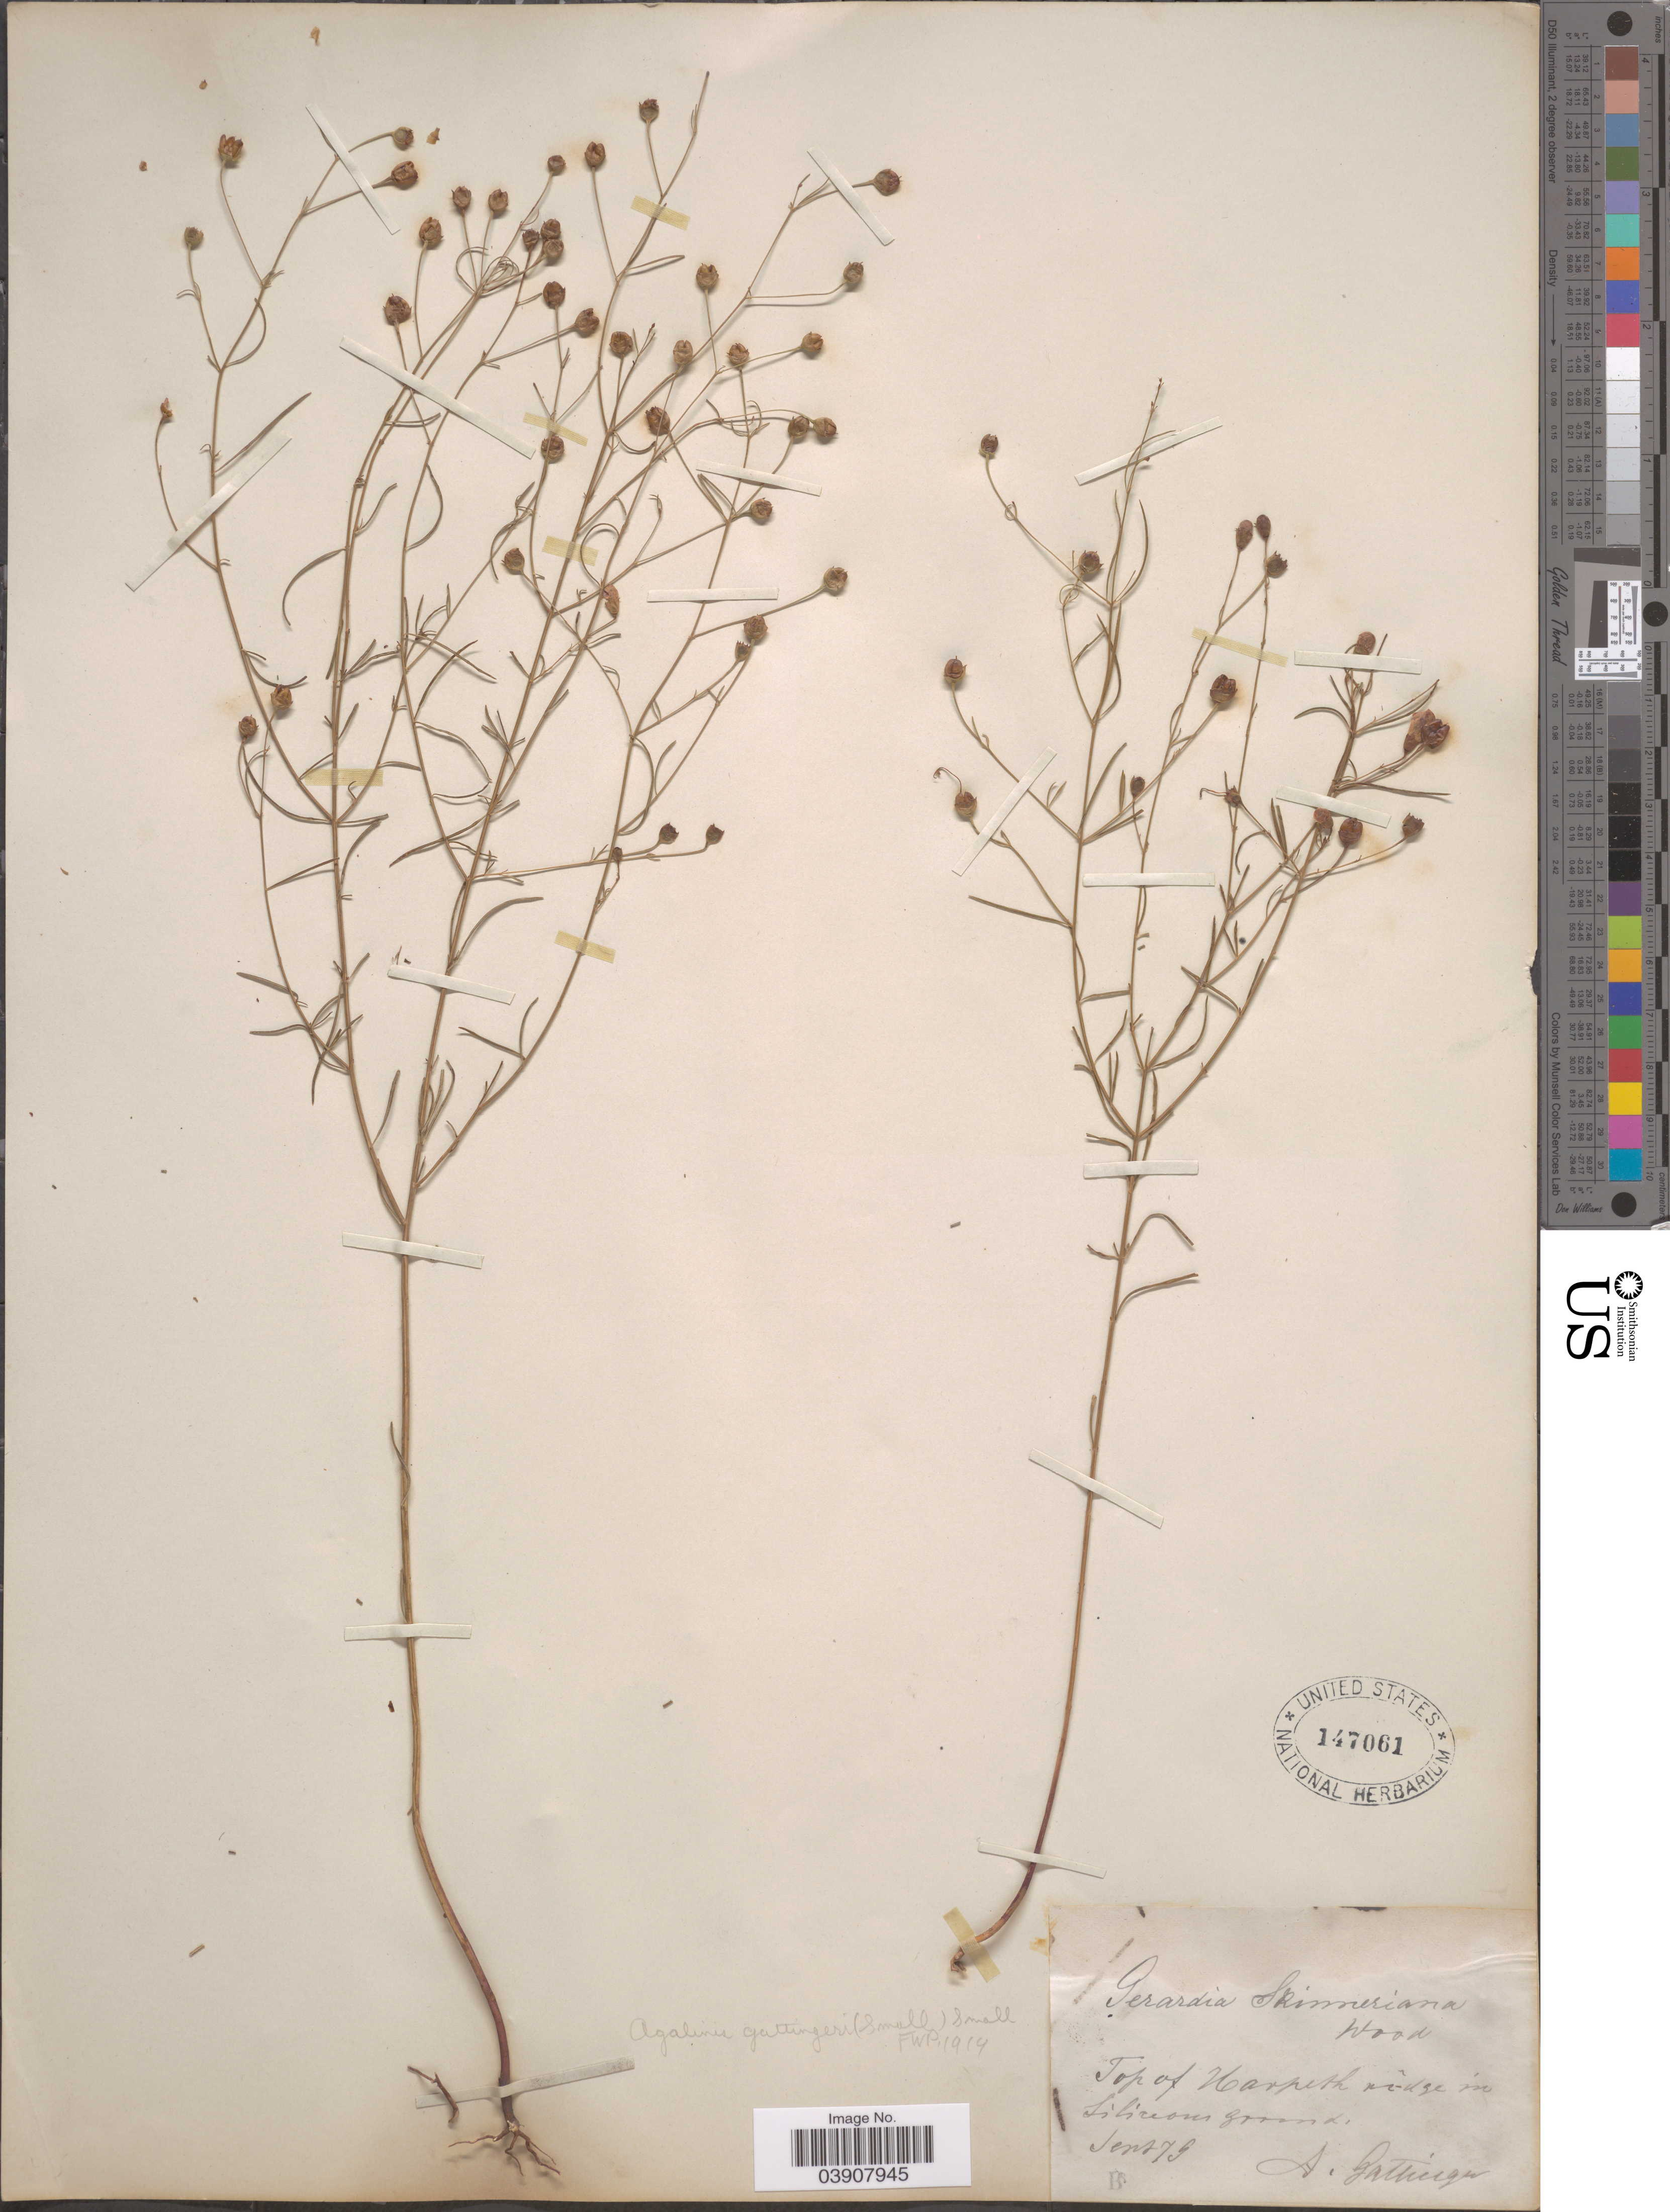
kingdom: Plantae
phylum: Tracheophyta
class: Magnoliopsida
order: Lamiales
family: Orobanchaceae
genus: Agalinis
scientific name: Agalinis gattingeri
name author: (Small) Small ex Britton & A. Br.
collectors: A. Gattinger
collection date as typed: Transcribed d/m/y: /9/79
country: United States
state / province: Tennessee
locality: Top of Harpeth ridge in siliceous ground.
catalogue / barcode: US 147061